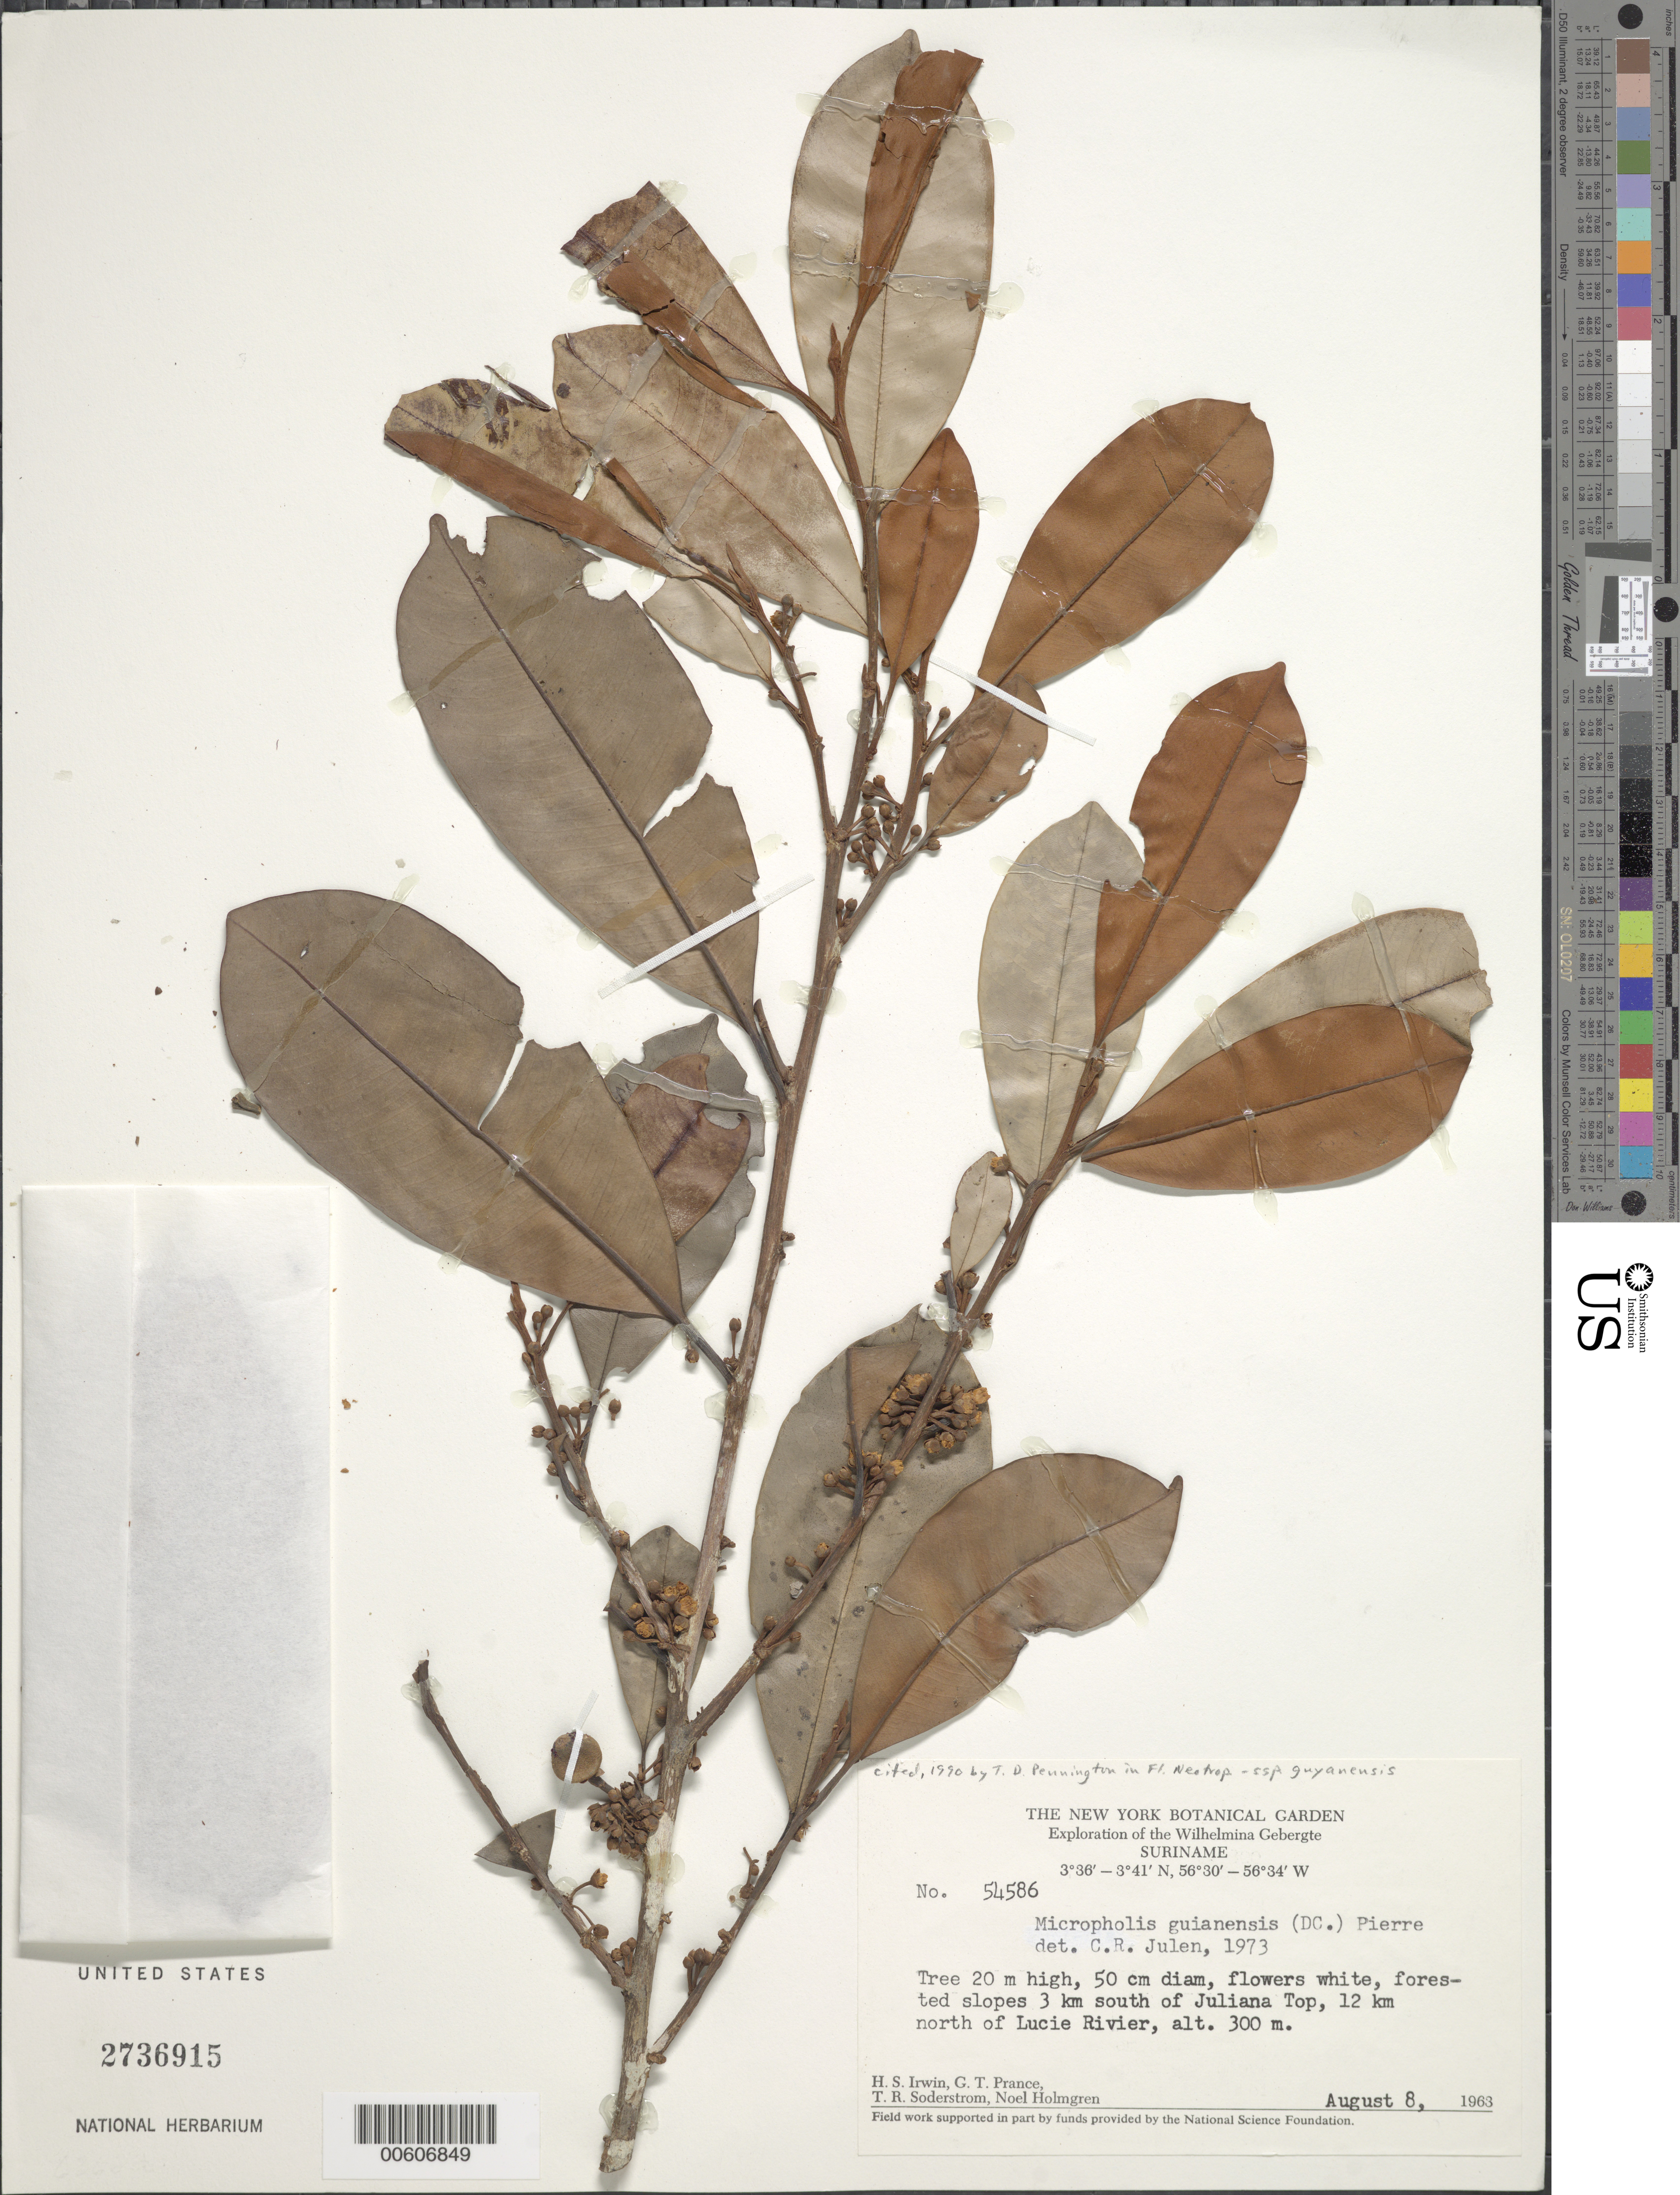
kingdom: Plantae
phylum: Tracheophyta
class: Magnoliopsida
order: Ericales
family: Sapotaceae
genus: Micropholis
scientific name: Micropholis guyanensis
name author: (A. DC.) Pierre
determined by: Pennington, T. D., (K)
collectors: H. Irwin, G. T. Prance, T. R. Soderstrom & N. H. Holmgren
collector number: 54586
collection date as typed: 8-Aug-63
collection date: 1963-08-08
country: Suriname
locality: Wilhelminagebergte (Wilhelmina Mts.), 3 km S of Juliana Top, 12 km N of Lucie R.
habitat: Forest slopes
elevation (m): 300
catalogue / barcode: US 2736915